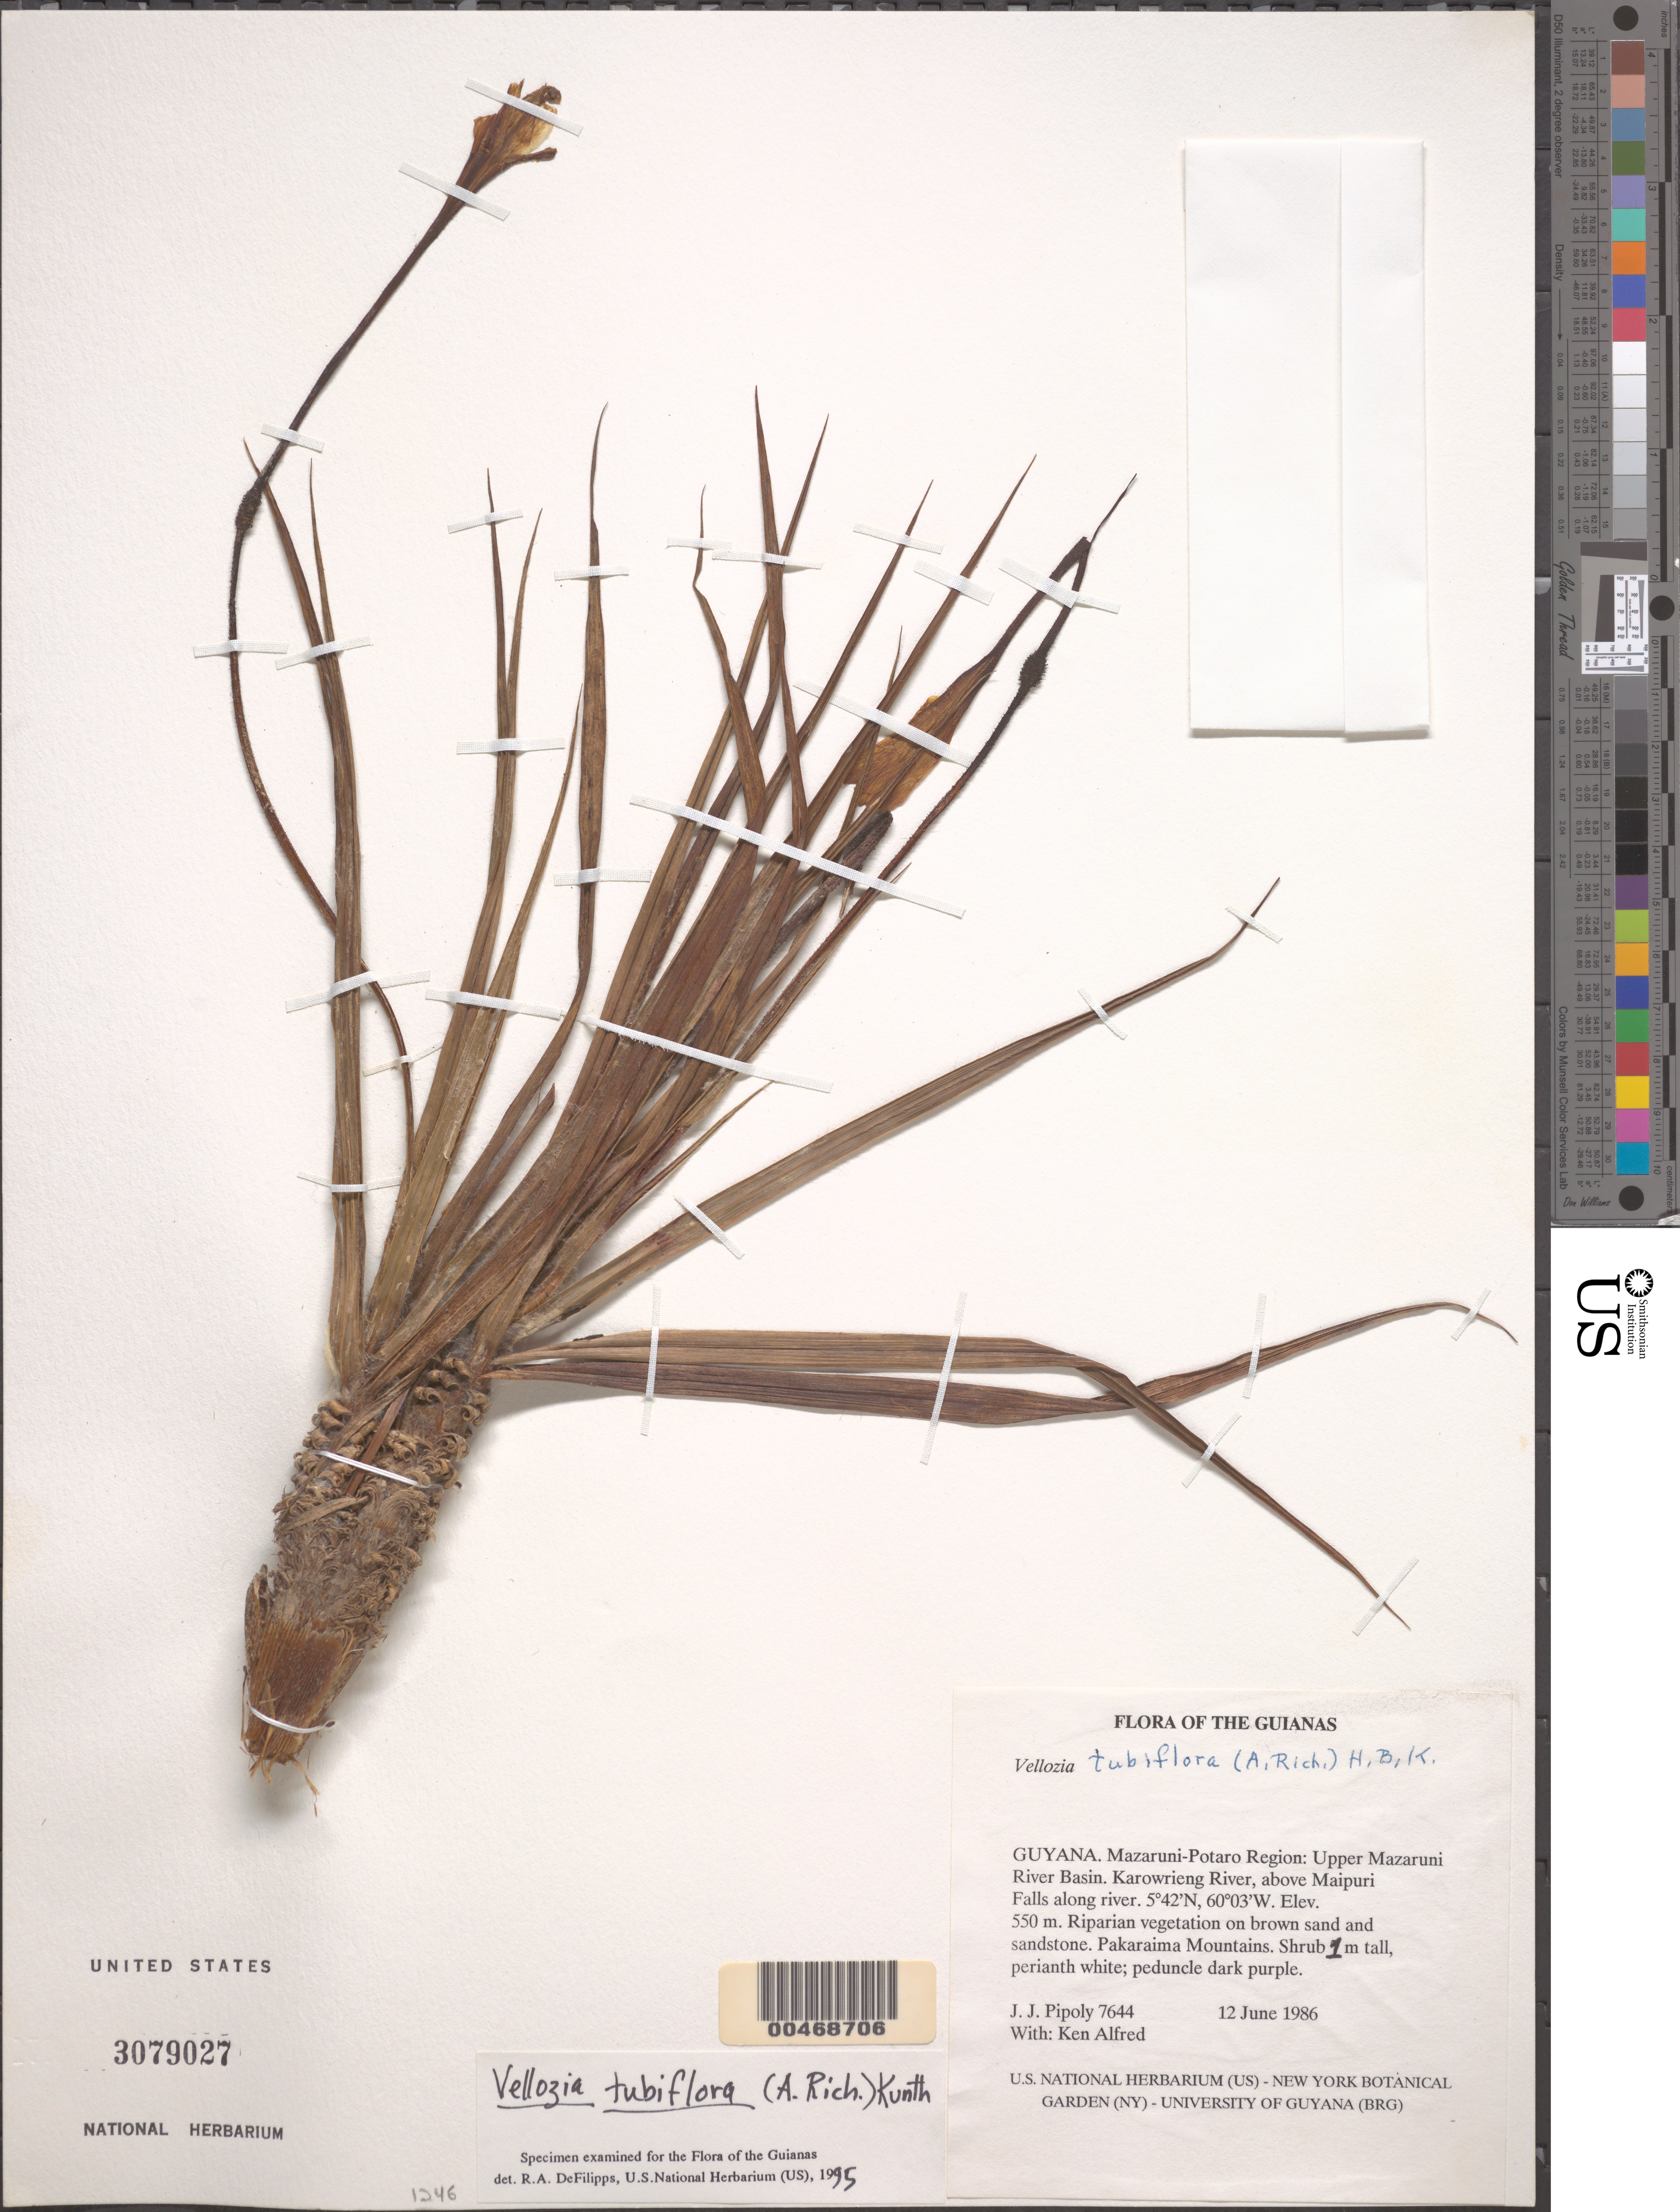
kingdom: Plantae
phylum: Tracheophyta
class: Liliopsida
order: Pandanales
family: Velloziaceae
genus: Vellozia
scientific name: Vellozia tubiflora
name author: (A. Rich.) Kunth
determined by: DeFilipps, R. A.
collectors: J. J. Pipoly & K. Alfred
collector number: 7644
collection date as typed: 12 June 1986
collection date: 1986-06-12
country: Guyana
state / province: Cuyuni-Mazaruni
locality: Pakaraima Mts. Upper Mazaruni River Basin. Karowrieng River, above Maipuri Falls along river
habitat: Riparian vegetation on brown sand and sandstone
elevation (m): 550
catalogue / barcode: US 3079027